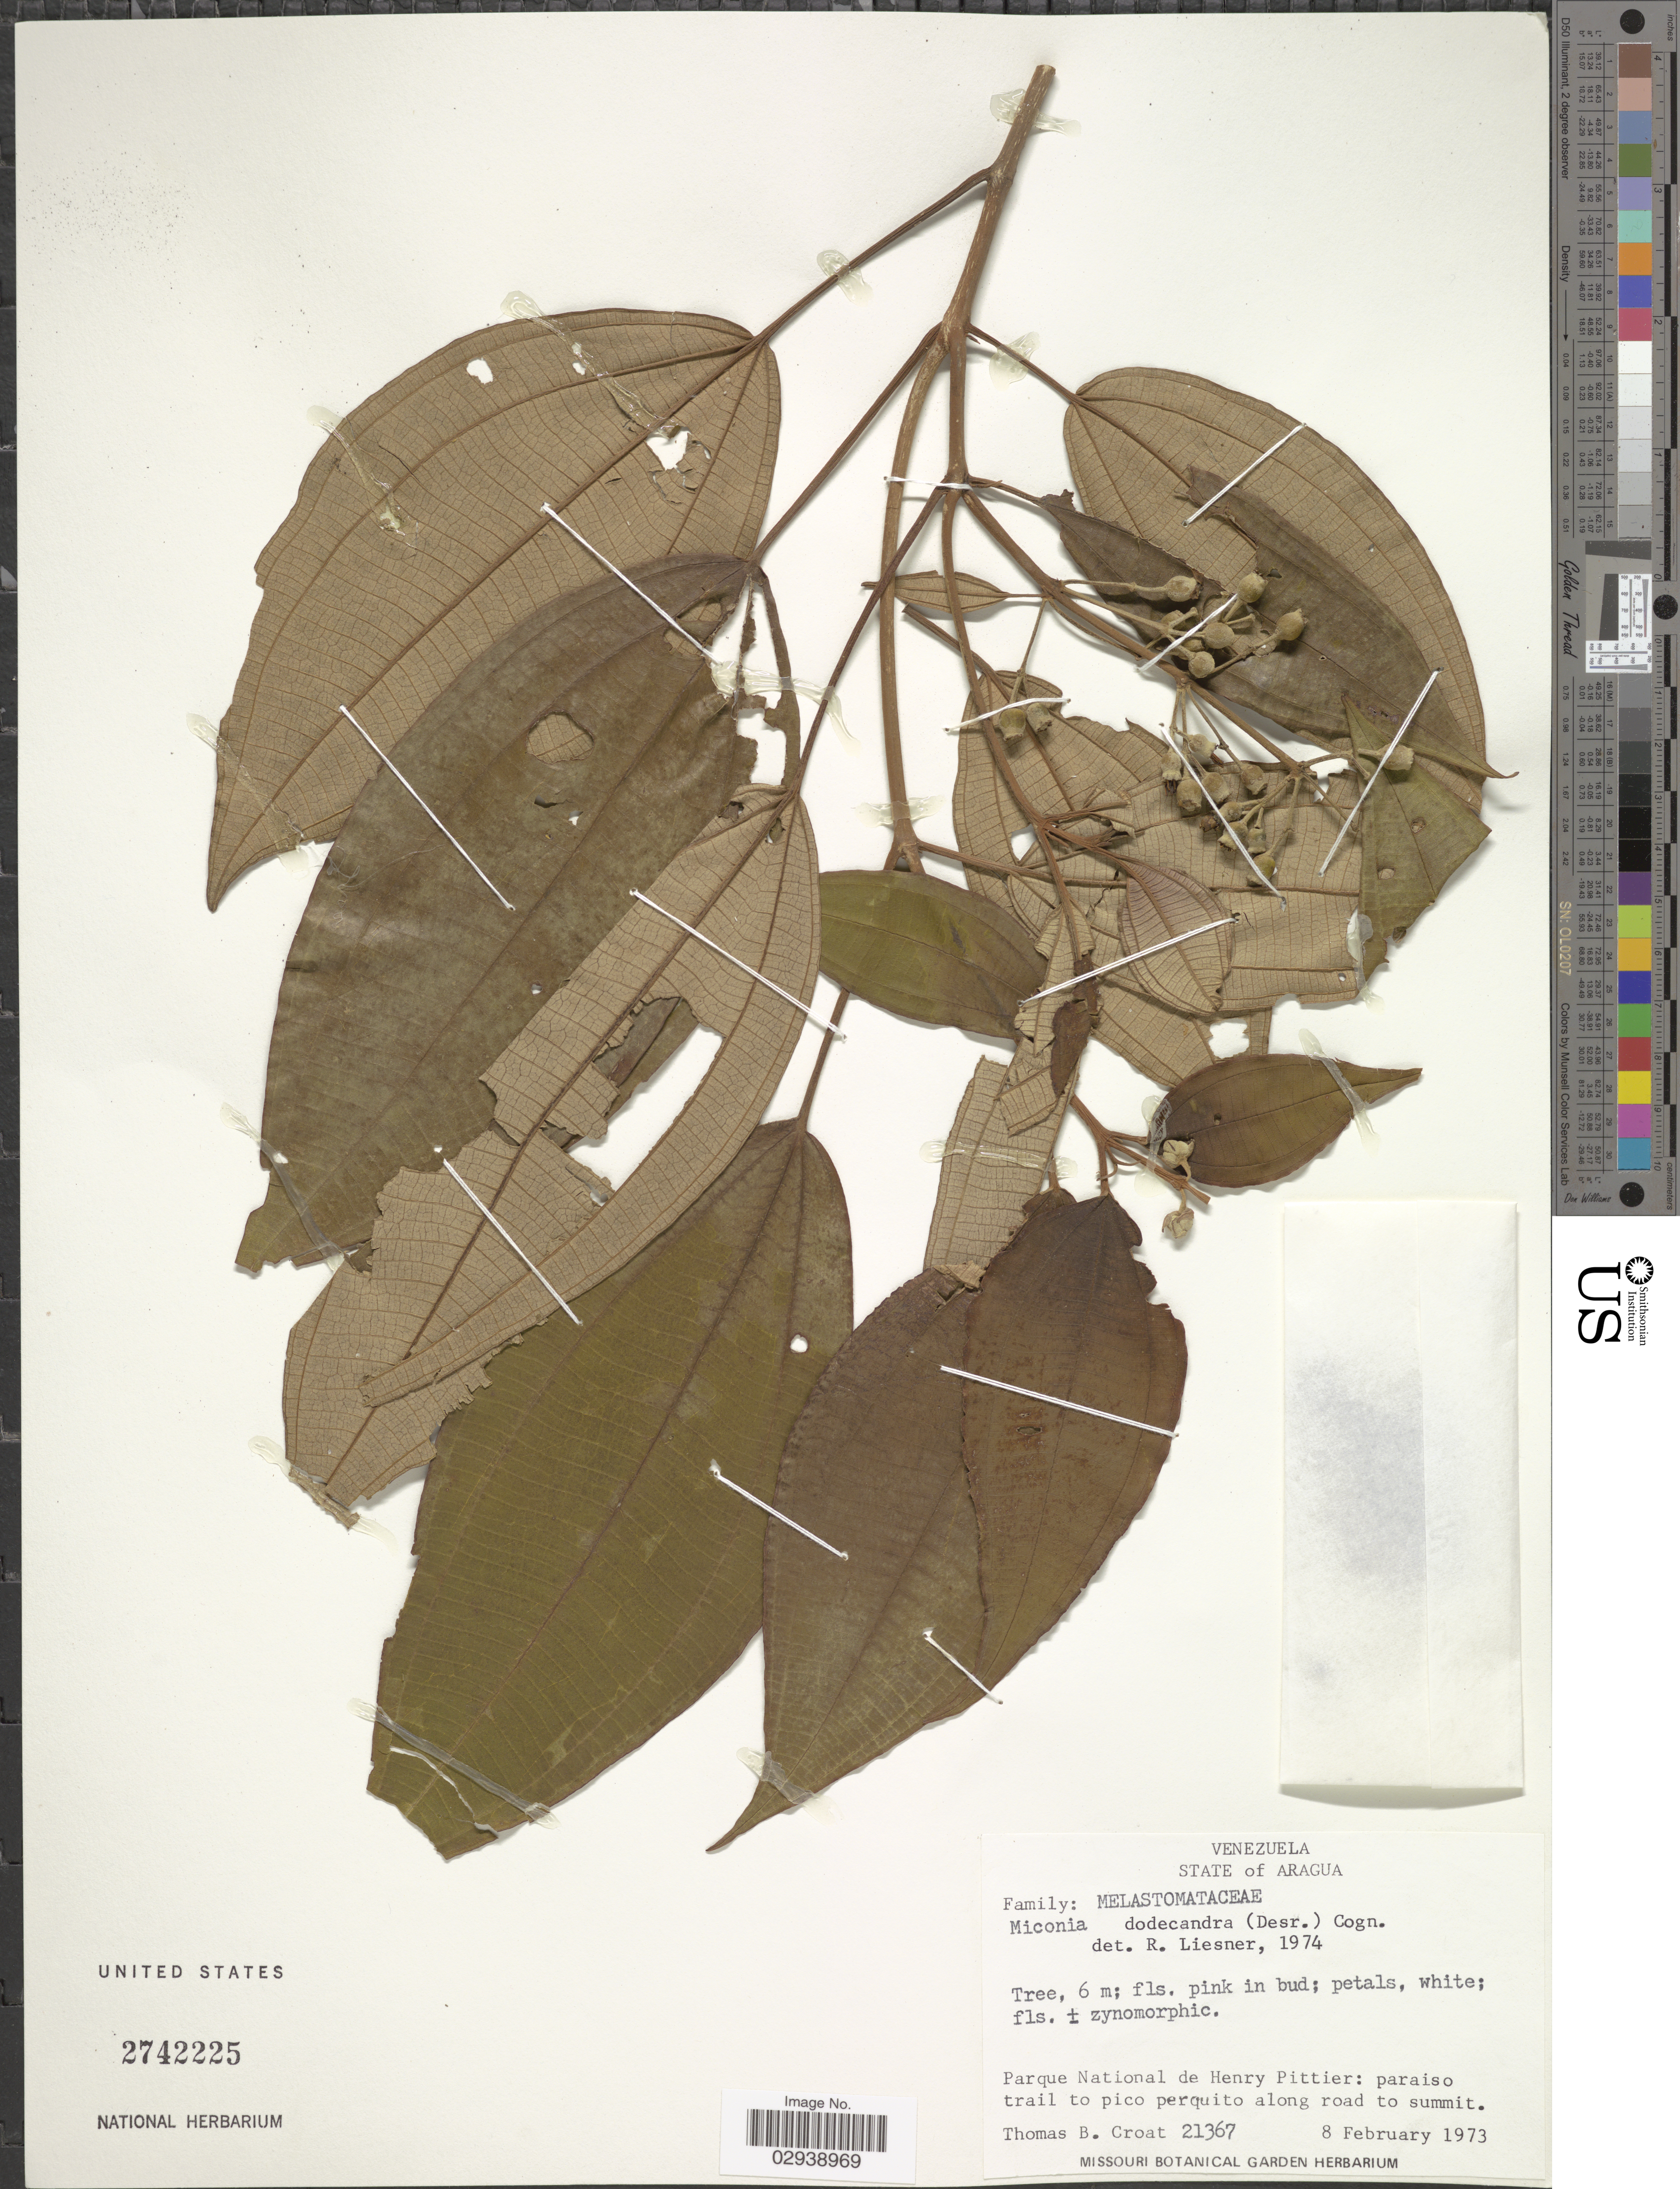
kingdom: Plantae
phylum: Tracheophyta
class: Magnoliopsida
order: Myrtales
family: Melastomataceae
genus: Miconia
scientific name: Miconia dodecandra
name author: Cogn.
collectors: T. B. Croat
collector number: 21367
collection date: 1973-02-08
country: Venezuela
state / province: Aragua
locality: Parque National de Henry Pittier: paraiso trail to pico perquito along road to summit.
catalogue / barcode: US 2742225